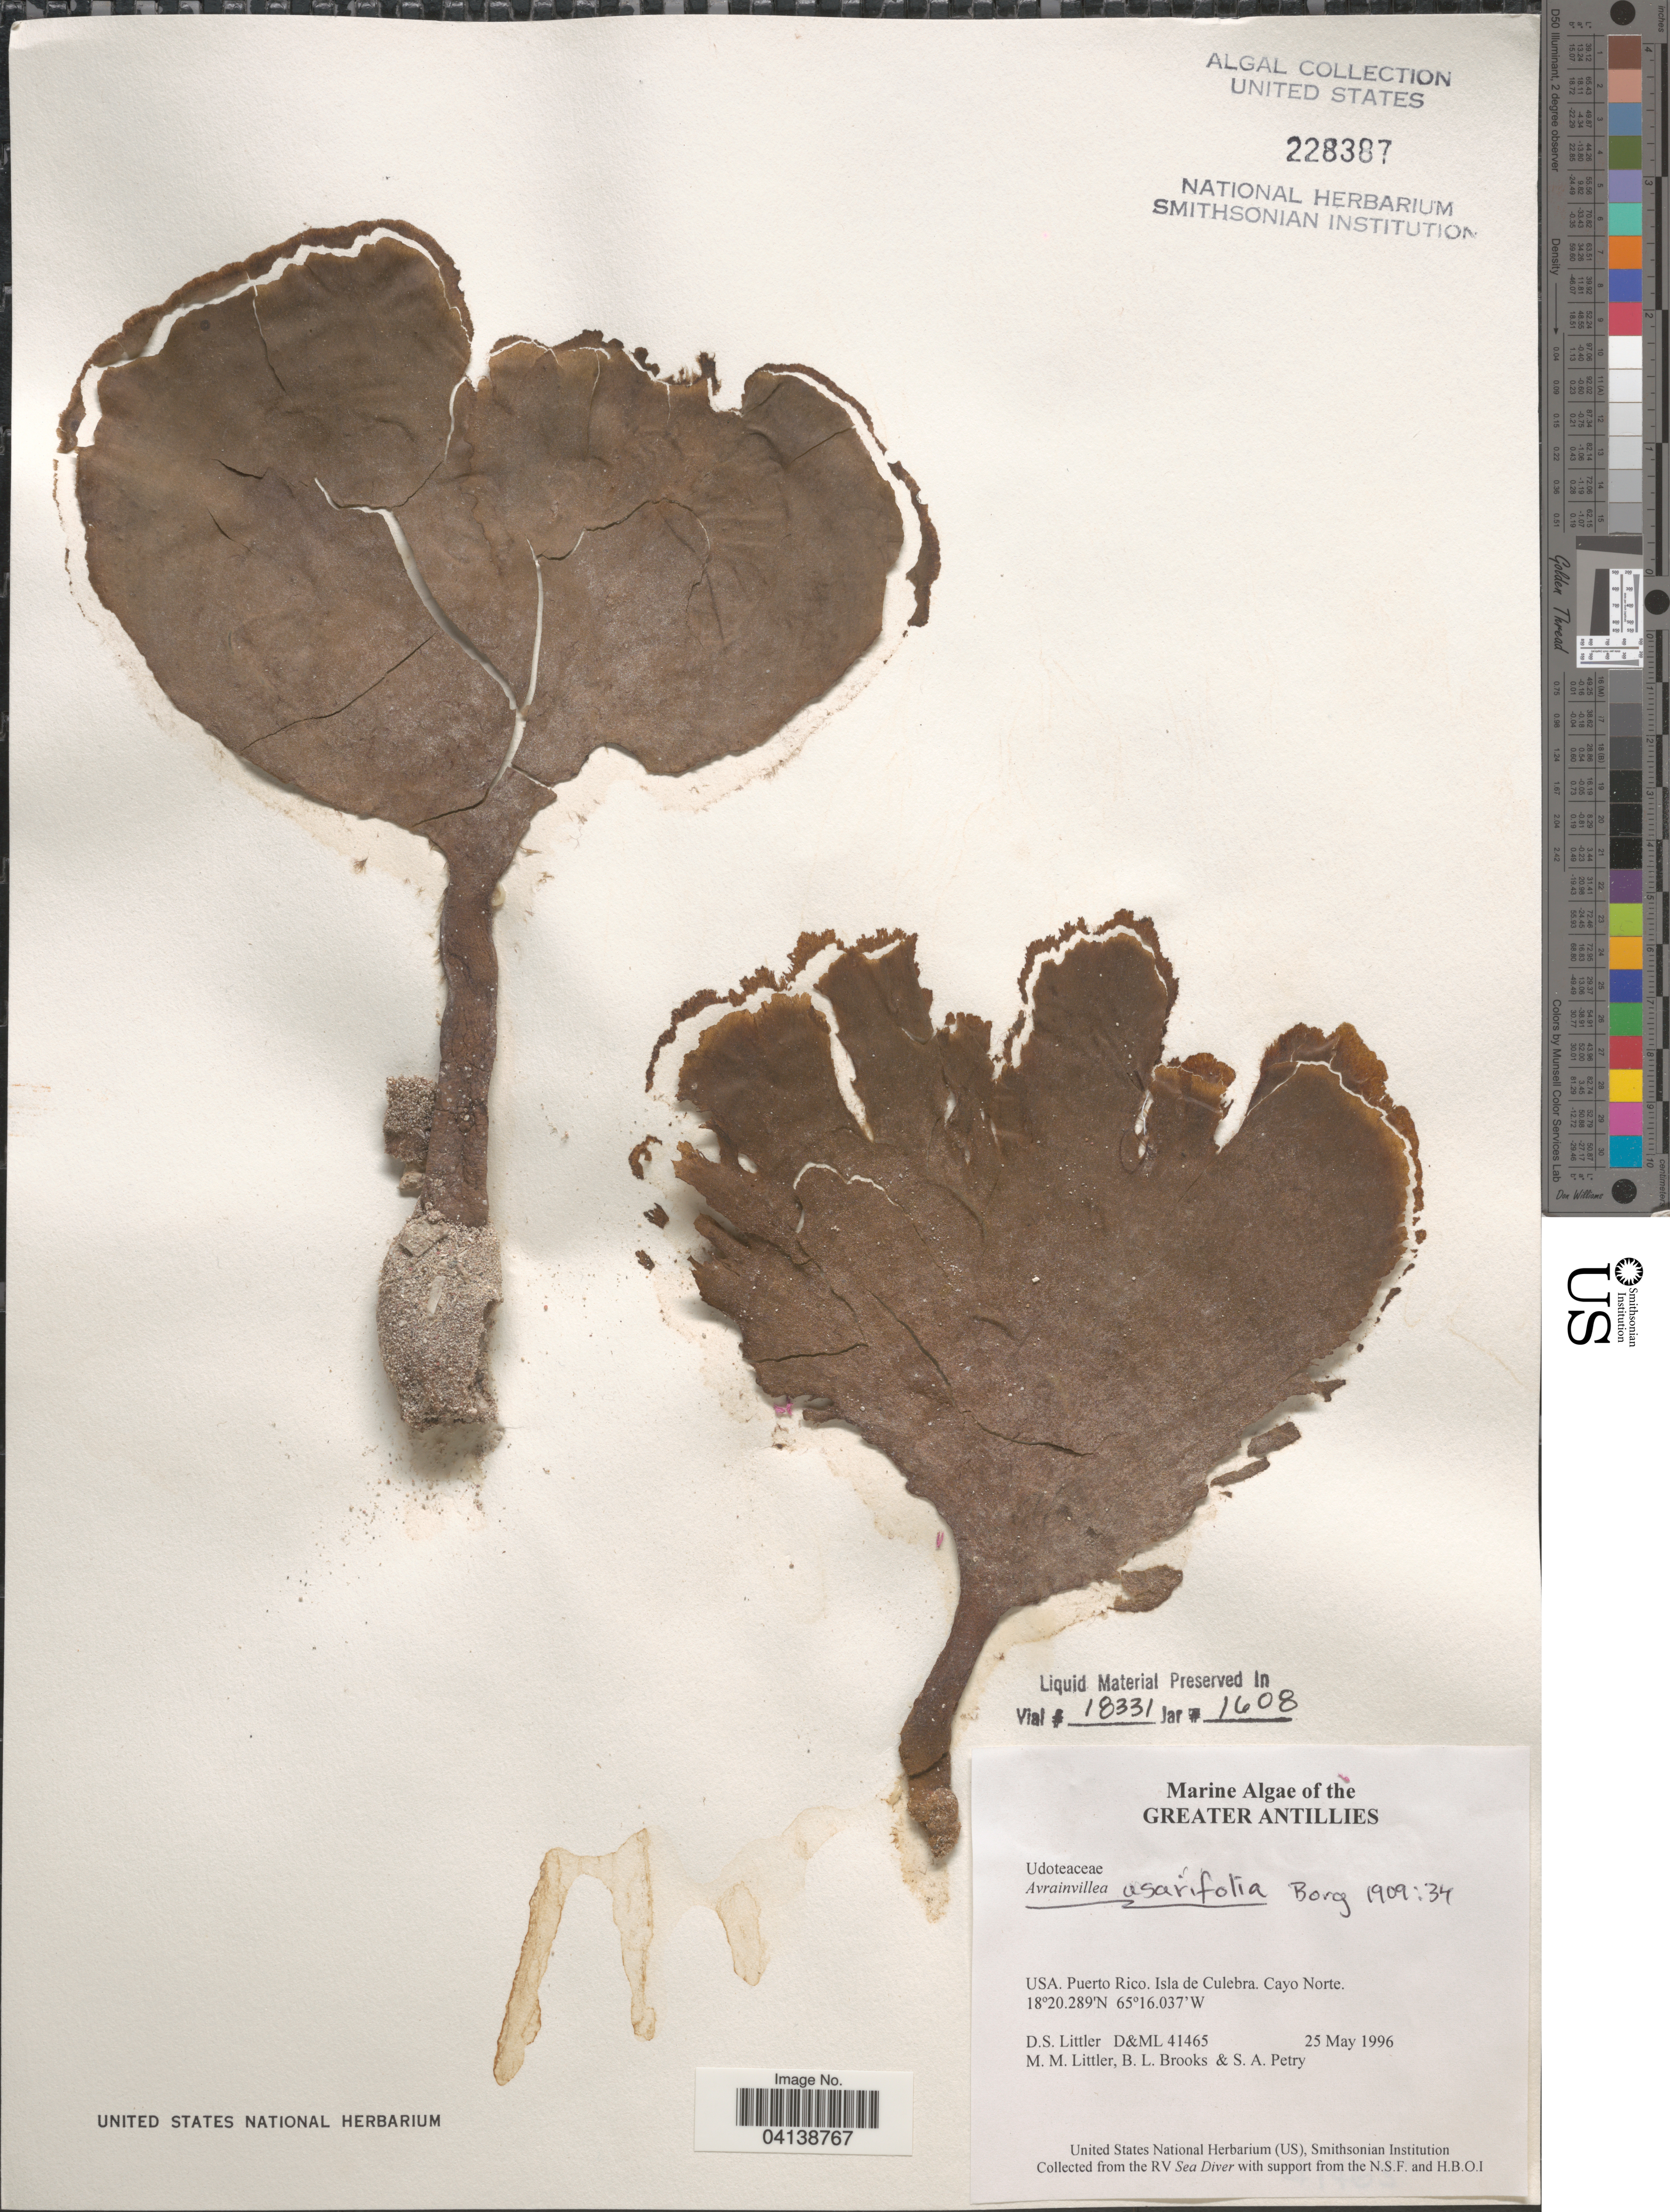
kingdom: Plantae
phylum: Chlorophyta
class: Ulvophyceae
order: Bryopsidales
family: Dichotomosiphonaceae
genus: Avrainvillea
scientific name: Avrainvillea asarifolia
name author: Børgesen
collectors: D. S. Littler, B. Brooks & S. Petry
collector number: D&ML41465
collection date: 1996-05-25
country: Puerto Rico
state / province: Culebra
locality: The Greater Antillies. Isla de Culebra. Cayo Norte.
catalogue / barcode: US 228387